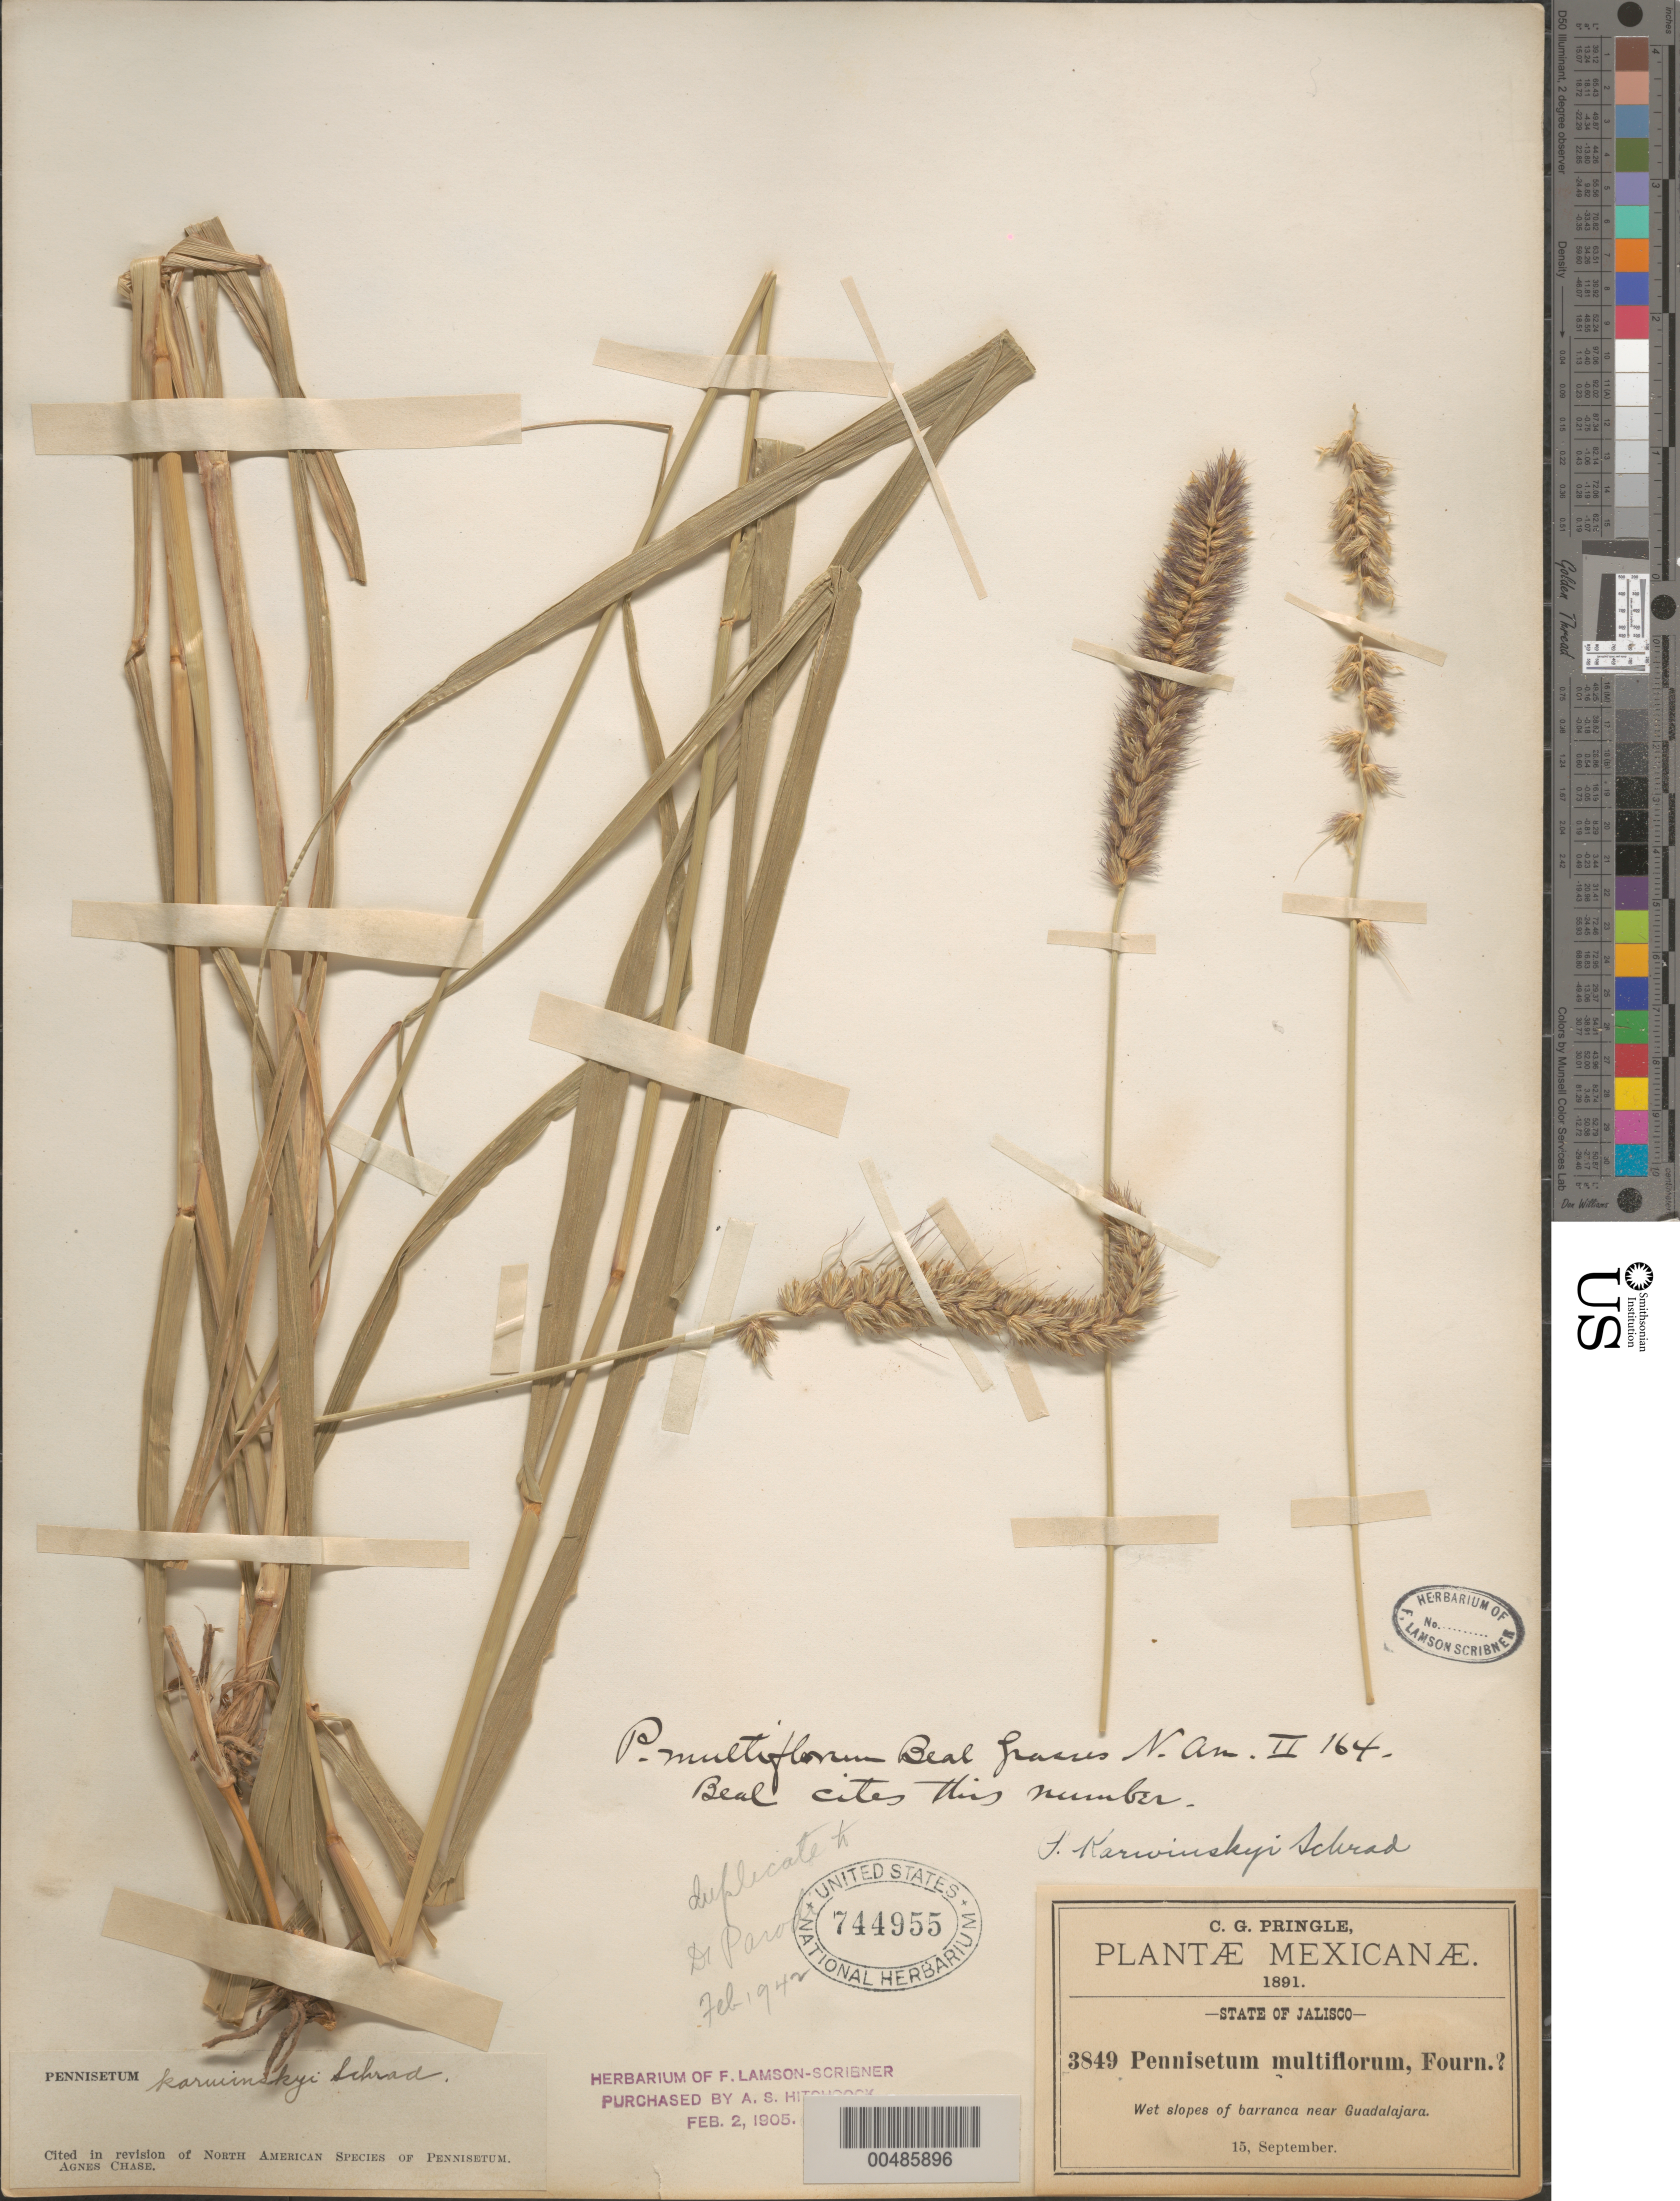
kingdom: Plantae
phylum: Tracheophyta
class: Liliopsida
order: Poales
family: Poaceae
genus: Cenchrus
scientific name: Cenchrus multiflorus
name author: C. Presl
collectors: C. G. Pringle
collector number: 3849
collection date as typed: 15 Sep 1891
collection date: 1891-09-15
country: Mexico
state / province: Jalisco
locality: Near Guadalajara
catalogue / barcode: US 744955